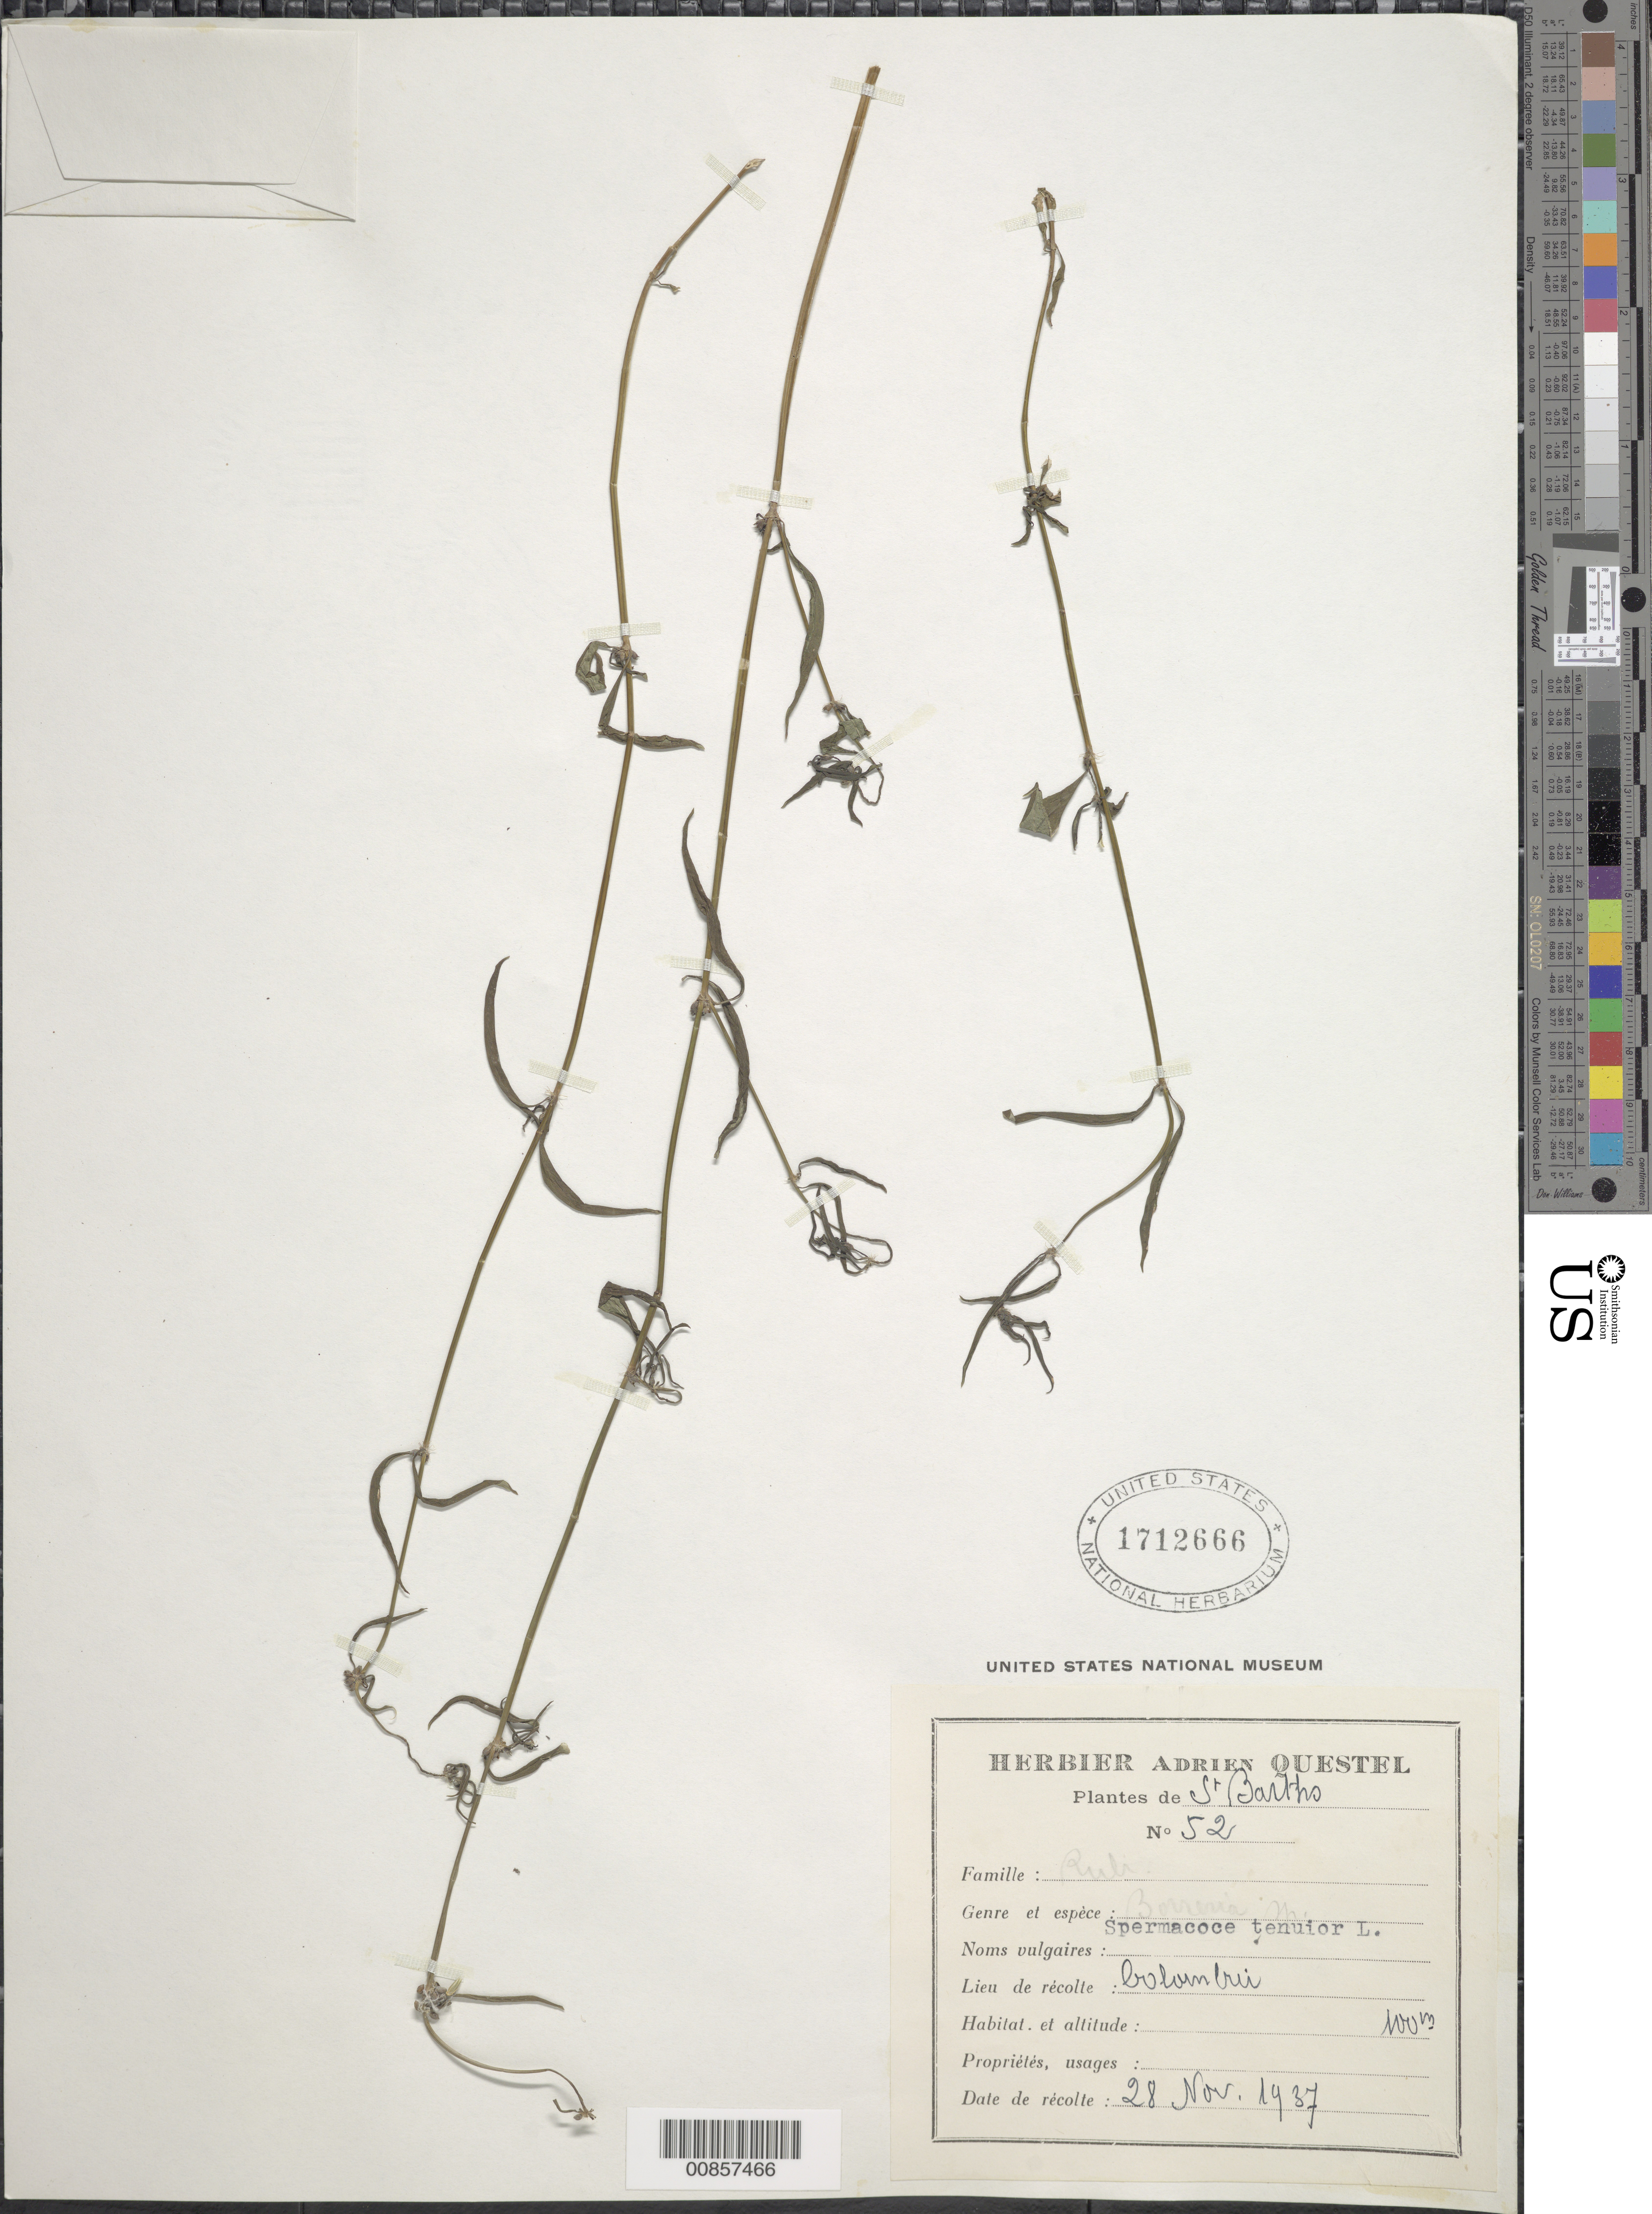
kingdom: Plantae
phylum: Tracheophyta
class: Magnoliopsida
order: Gentianales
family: Rubiaceae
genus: Spermacoce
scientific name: Spermacoce tenuior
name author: L.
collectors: A. Questel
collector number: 52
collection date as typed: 28 Nov 1937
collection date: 1937-11-28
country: Guadeloupe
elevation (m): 100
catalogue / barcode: US 1712666